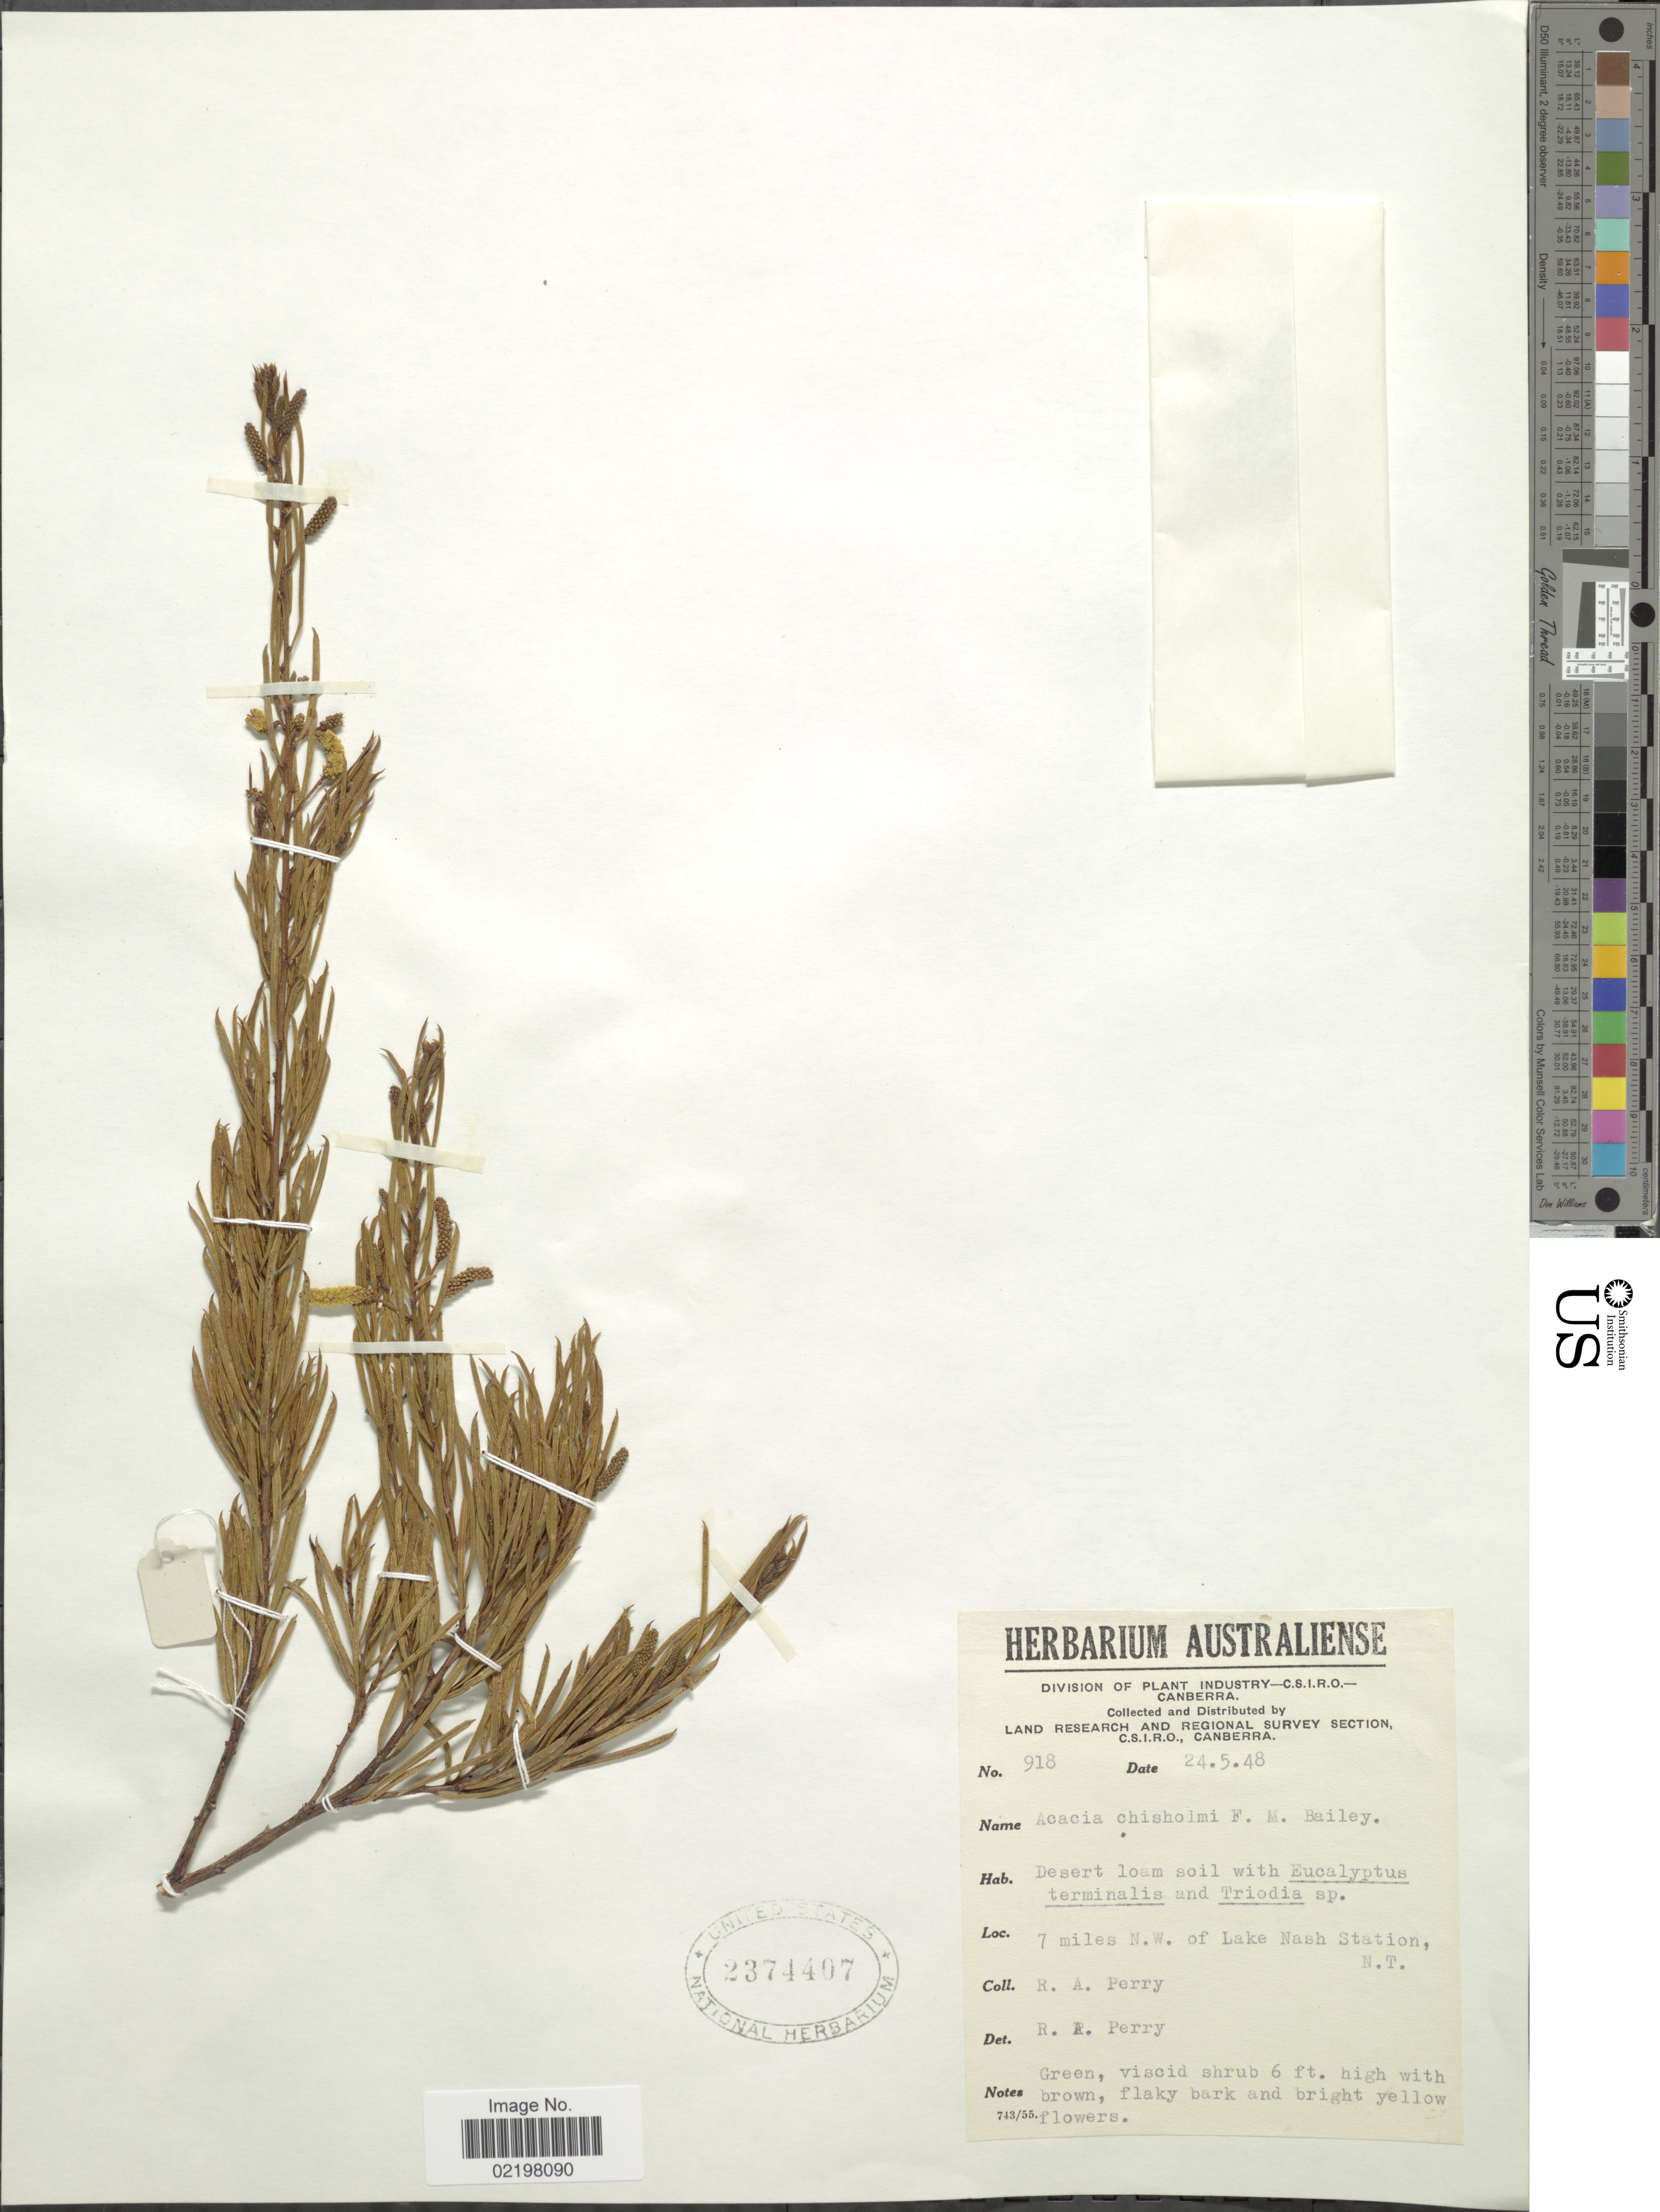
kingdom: Plantae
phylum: Tracheophyta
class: Magnoliopsida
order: Fabales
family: Fabaceae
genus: Acacia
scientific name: Acacia chisholmii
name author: F.M. Bailey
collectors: Perry, R. A.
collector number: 918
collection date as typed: Transcribed d/m/y: 24/5/48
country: Australia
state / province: Northern Territory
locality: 7 miles N.W. of Lake Nash Station, N.T.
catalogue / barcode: US 2374407